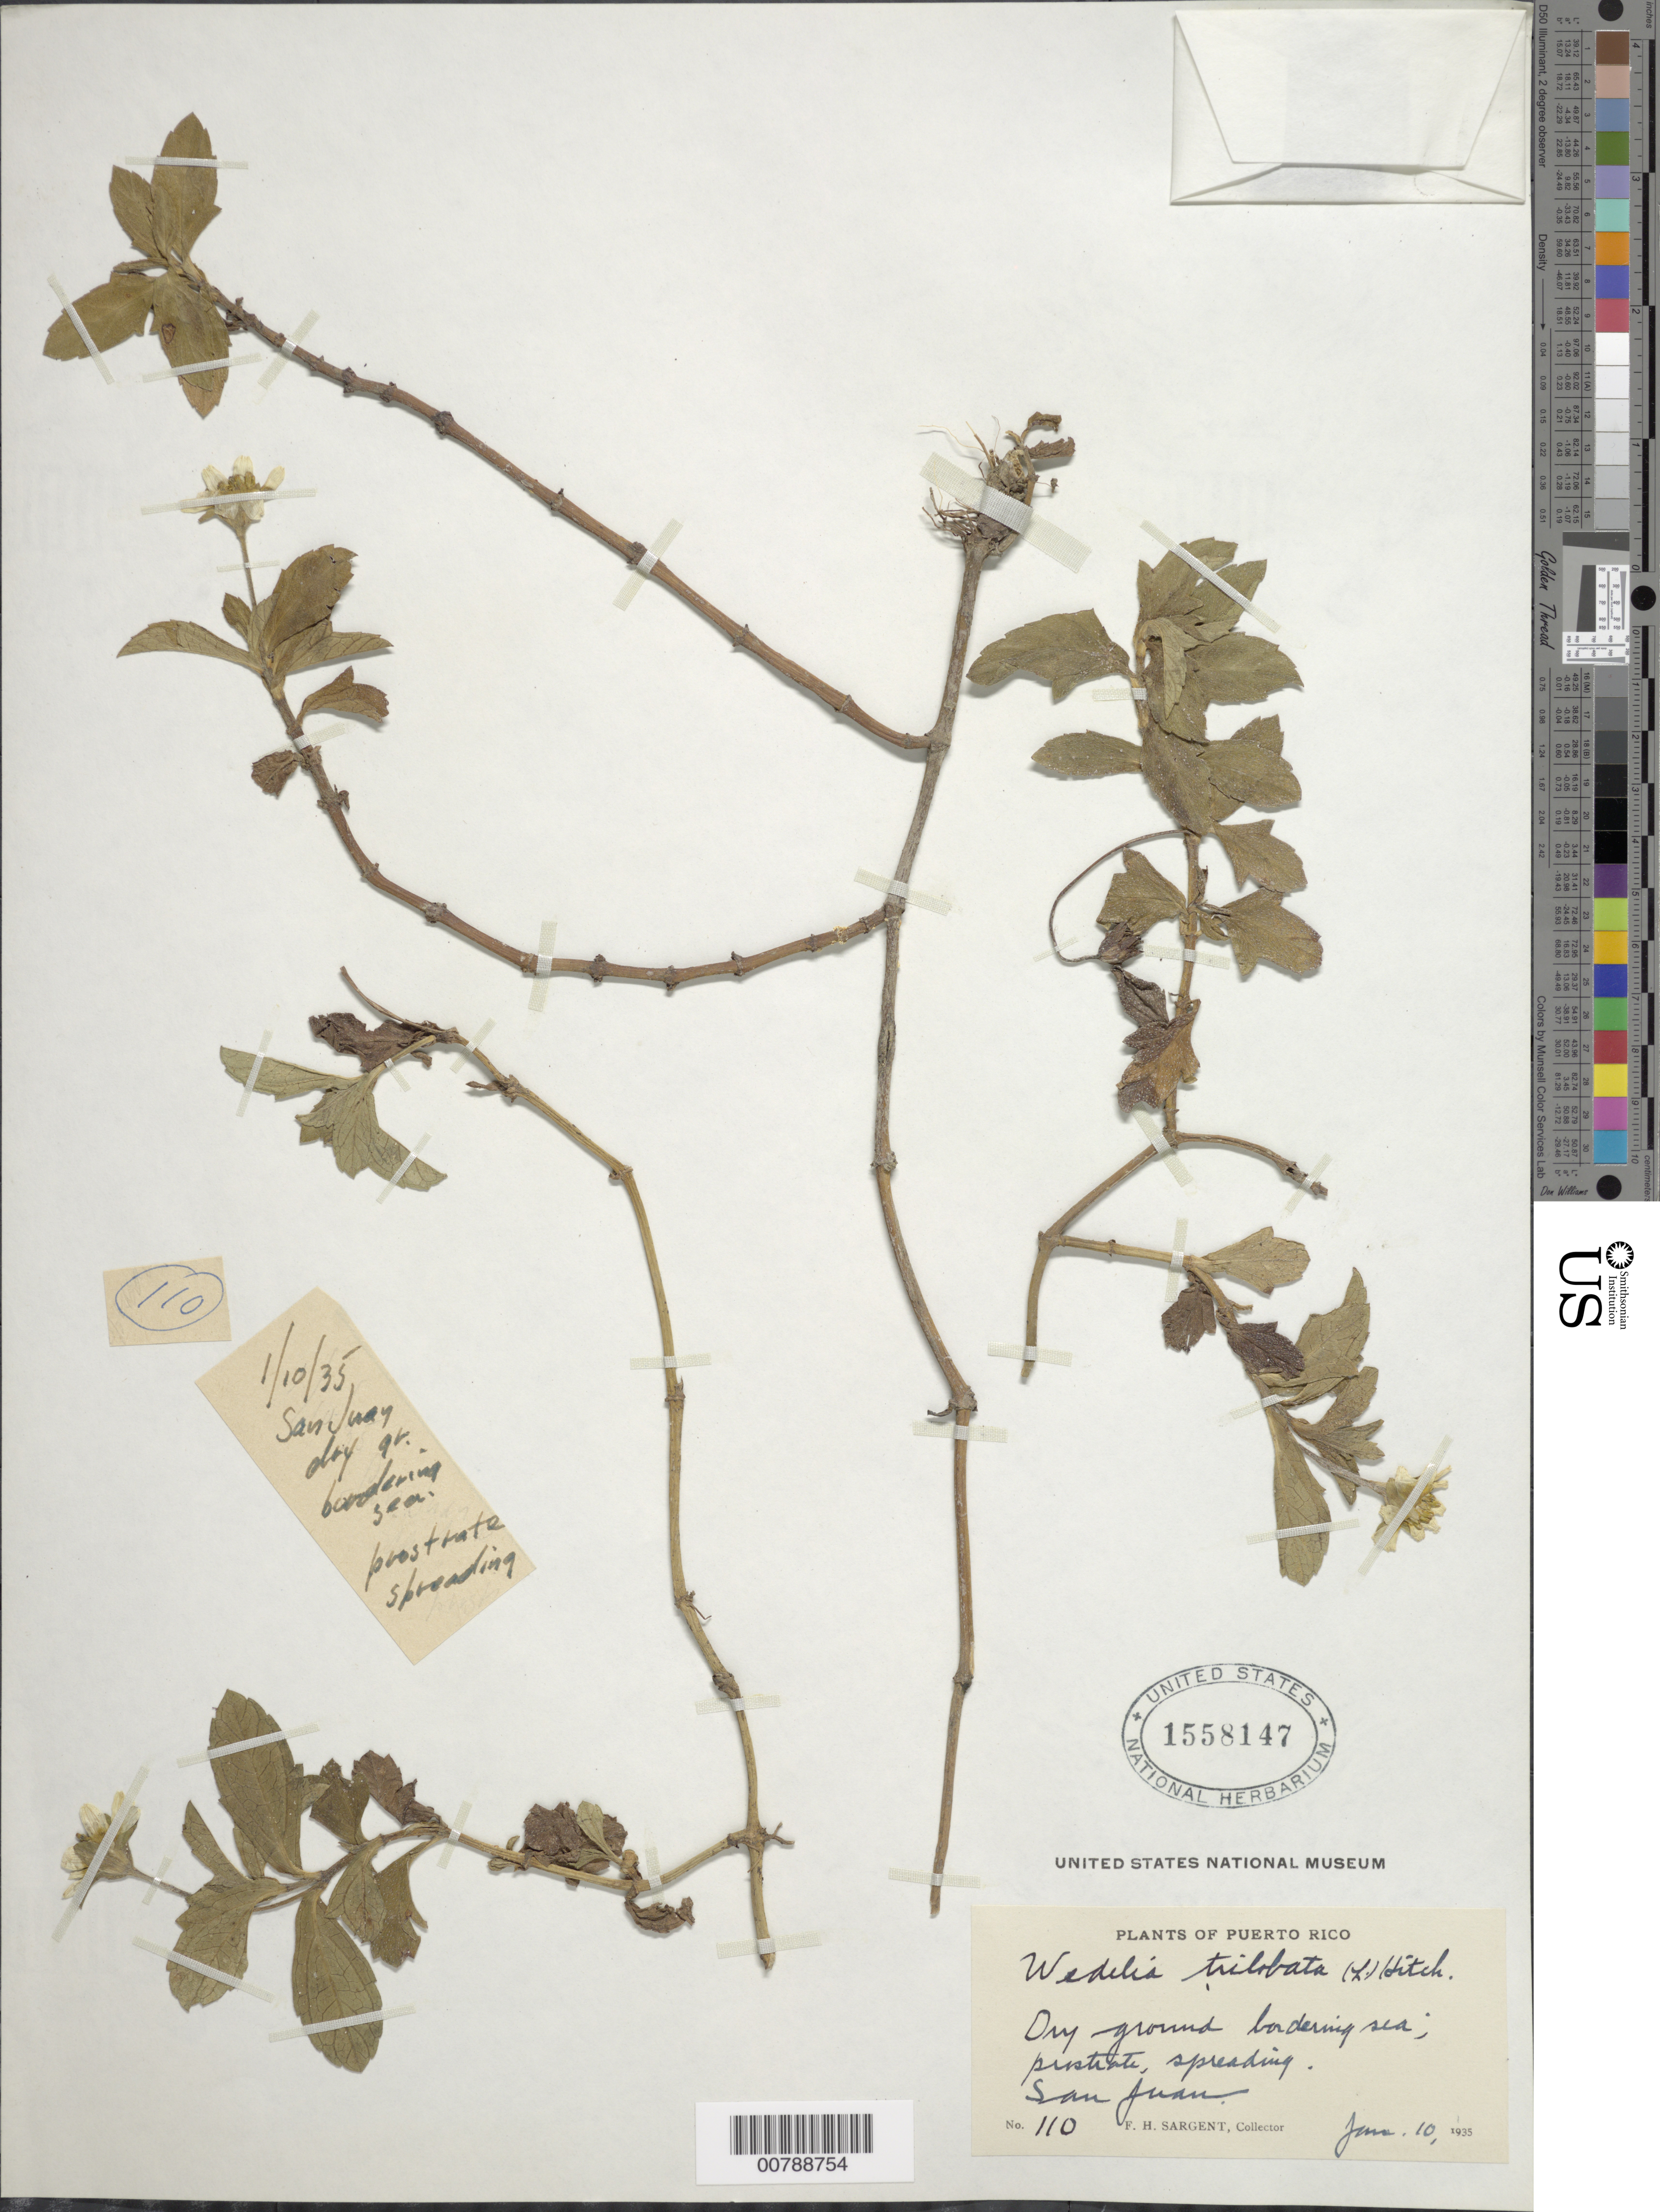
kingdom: Plantae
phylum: Tracheophyta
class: Magnoliopsida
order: Asterales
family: Asteraceae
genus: Sphagneticola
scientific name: Sphagneticola trilobata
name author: (L.) Pruski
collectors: F. H. Sargent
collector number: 110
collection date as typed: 10 Jun 1935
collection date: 1935-06-10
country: Puerto Rico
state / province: San Juan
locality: San Juan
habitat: Dry ground bordering sea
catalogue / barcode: US 1558147